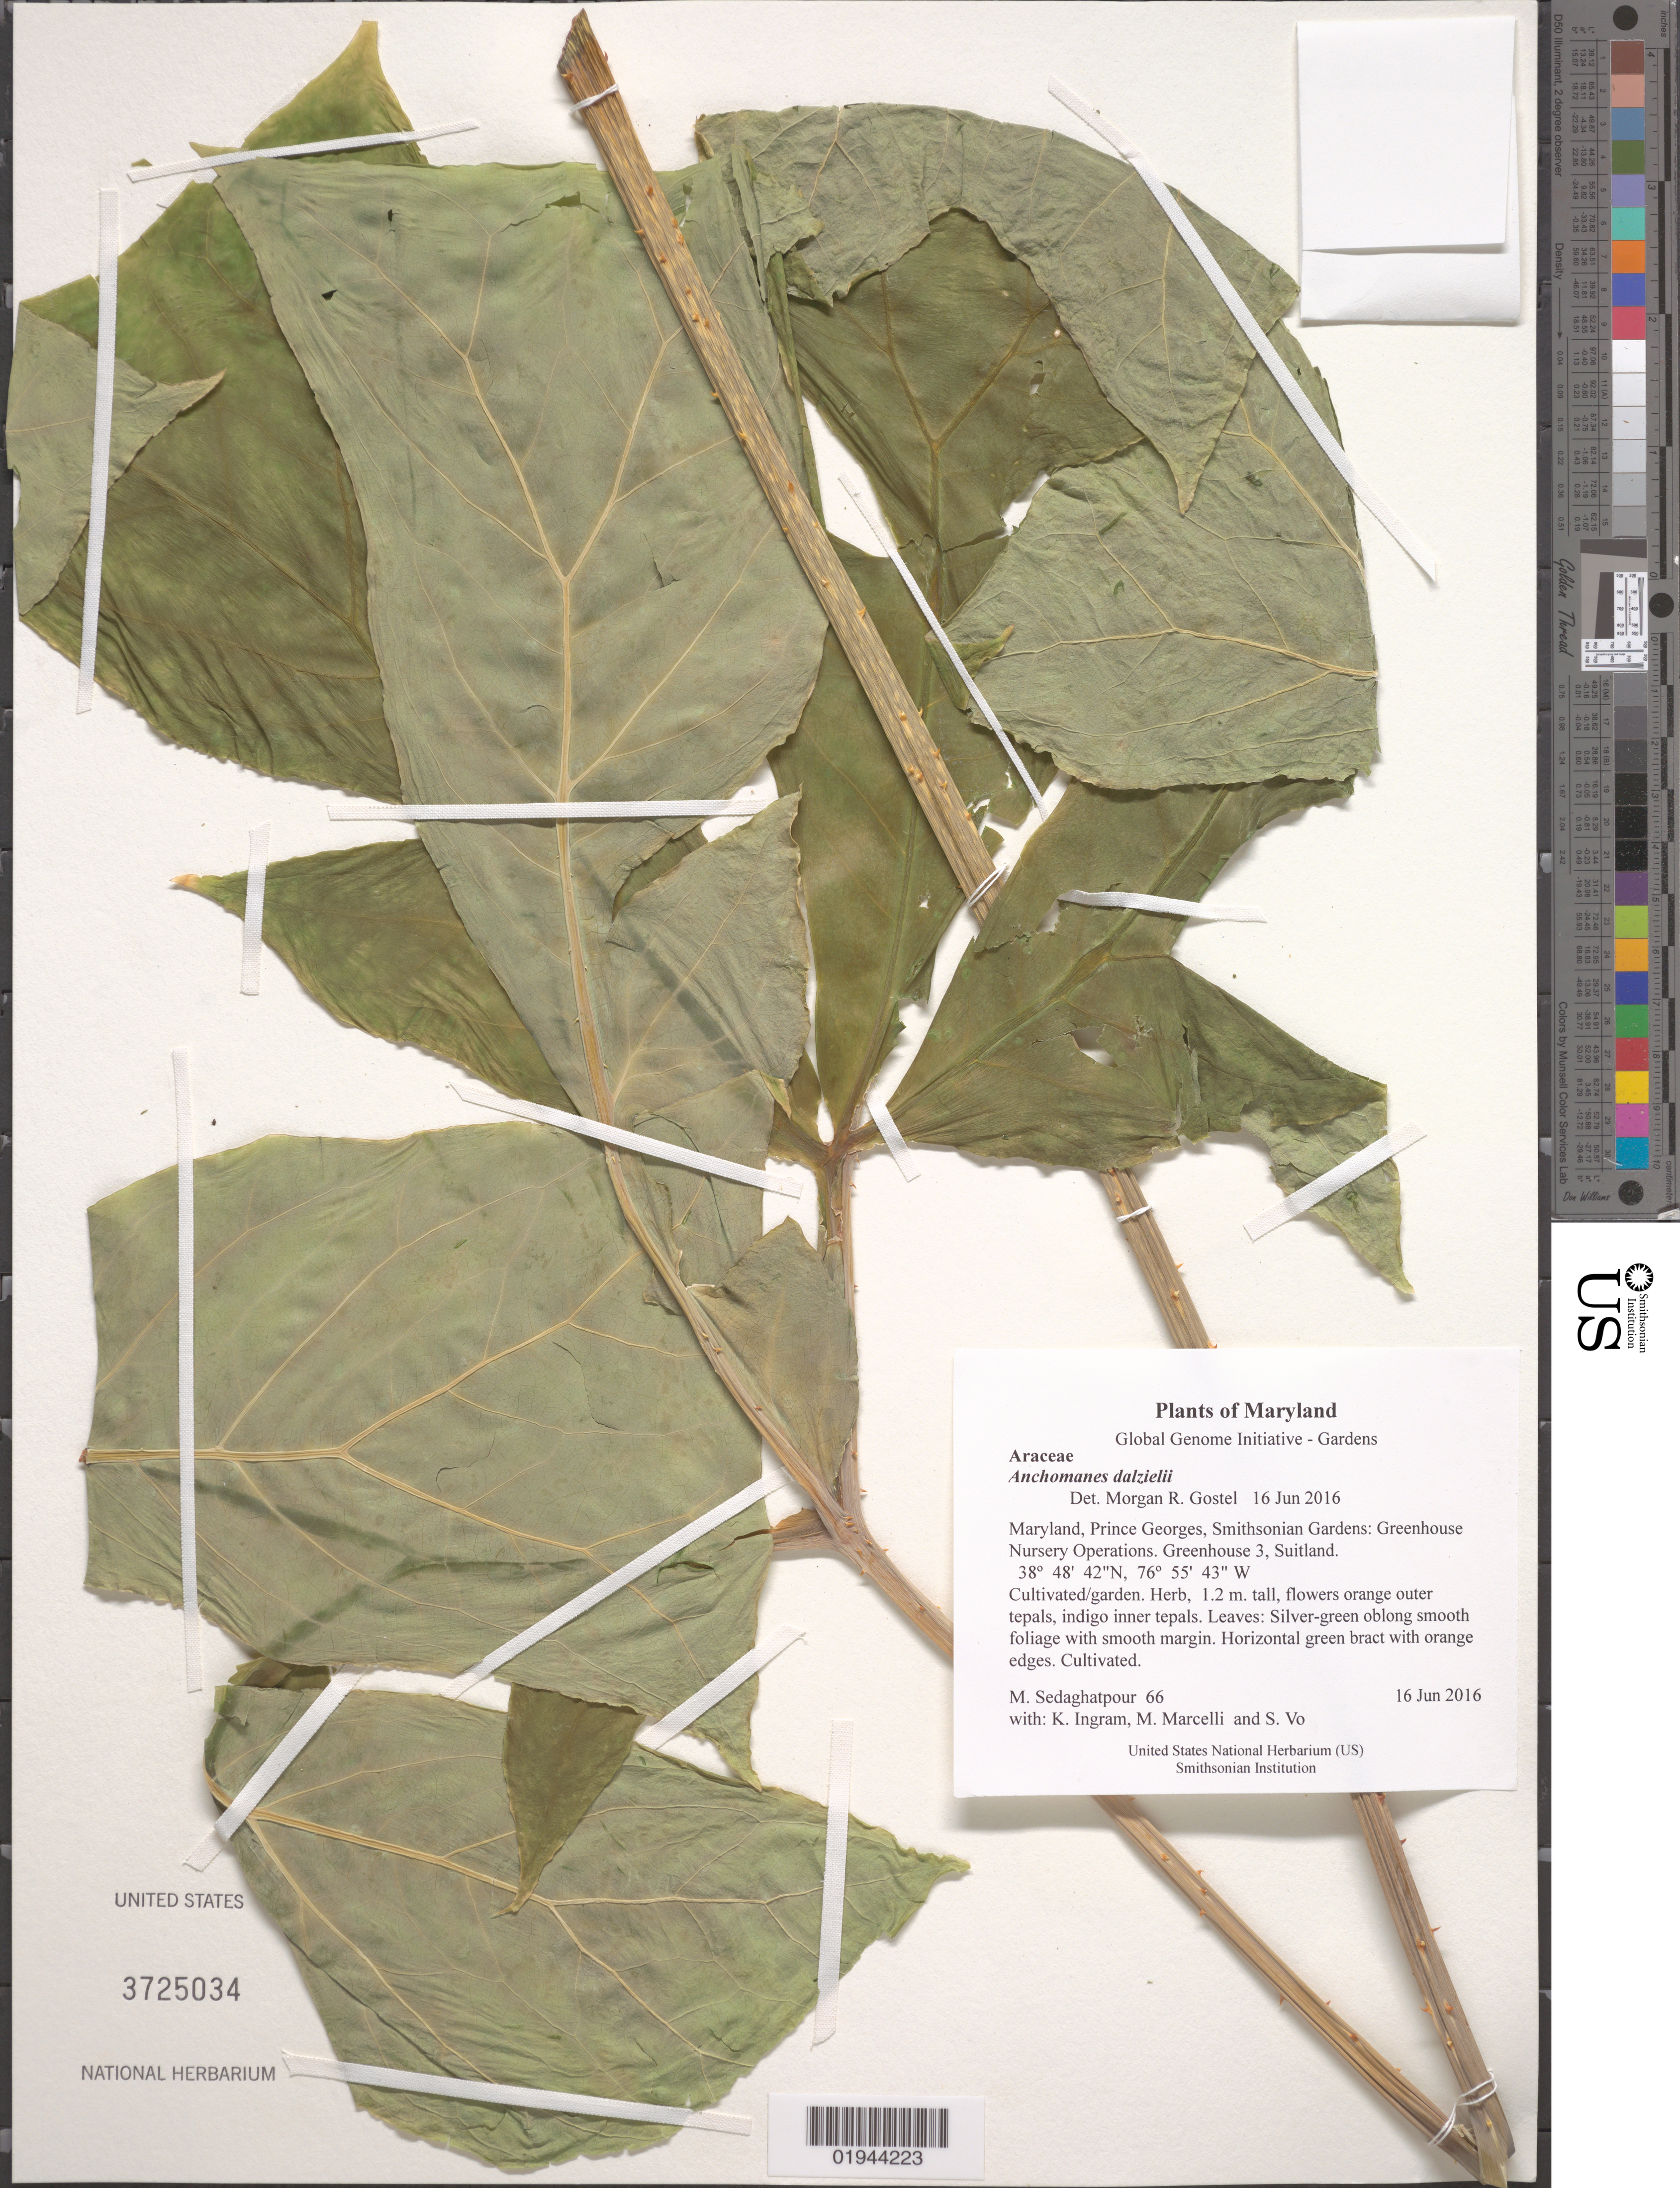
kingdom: Plantae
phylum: Tracheophyta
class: Liliopsida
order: Alismatales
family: Araceae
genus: Anchomanes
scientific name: Anchomanes dalzielii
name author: N.E. Br.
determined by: Gostel, Morgan R., (BRIT), Botanical Research Institute of Texas (UNITED STATES)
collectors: M. Sedaghatpour, K. S. Ingram, M. Marcelli & S. Vo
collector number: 66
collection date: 2016-06-16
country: United States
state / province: Maryland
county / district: Prince George's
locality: Smithsonian Gardens: Greenhouse Nursery Operations. Greenhouse 3, Suitland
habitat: Cultivated/garden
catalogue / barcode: US 3725034